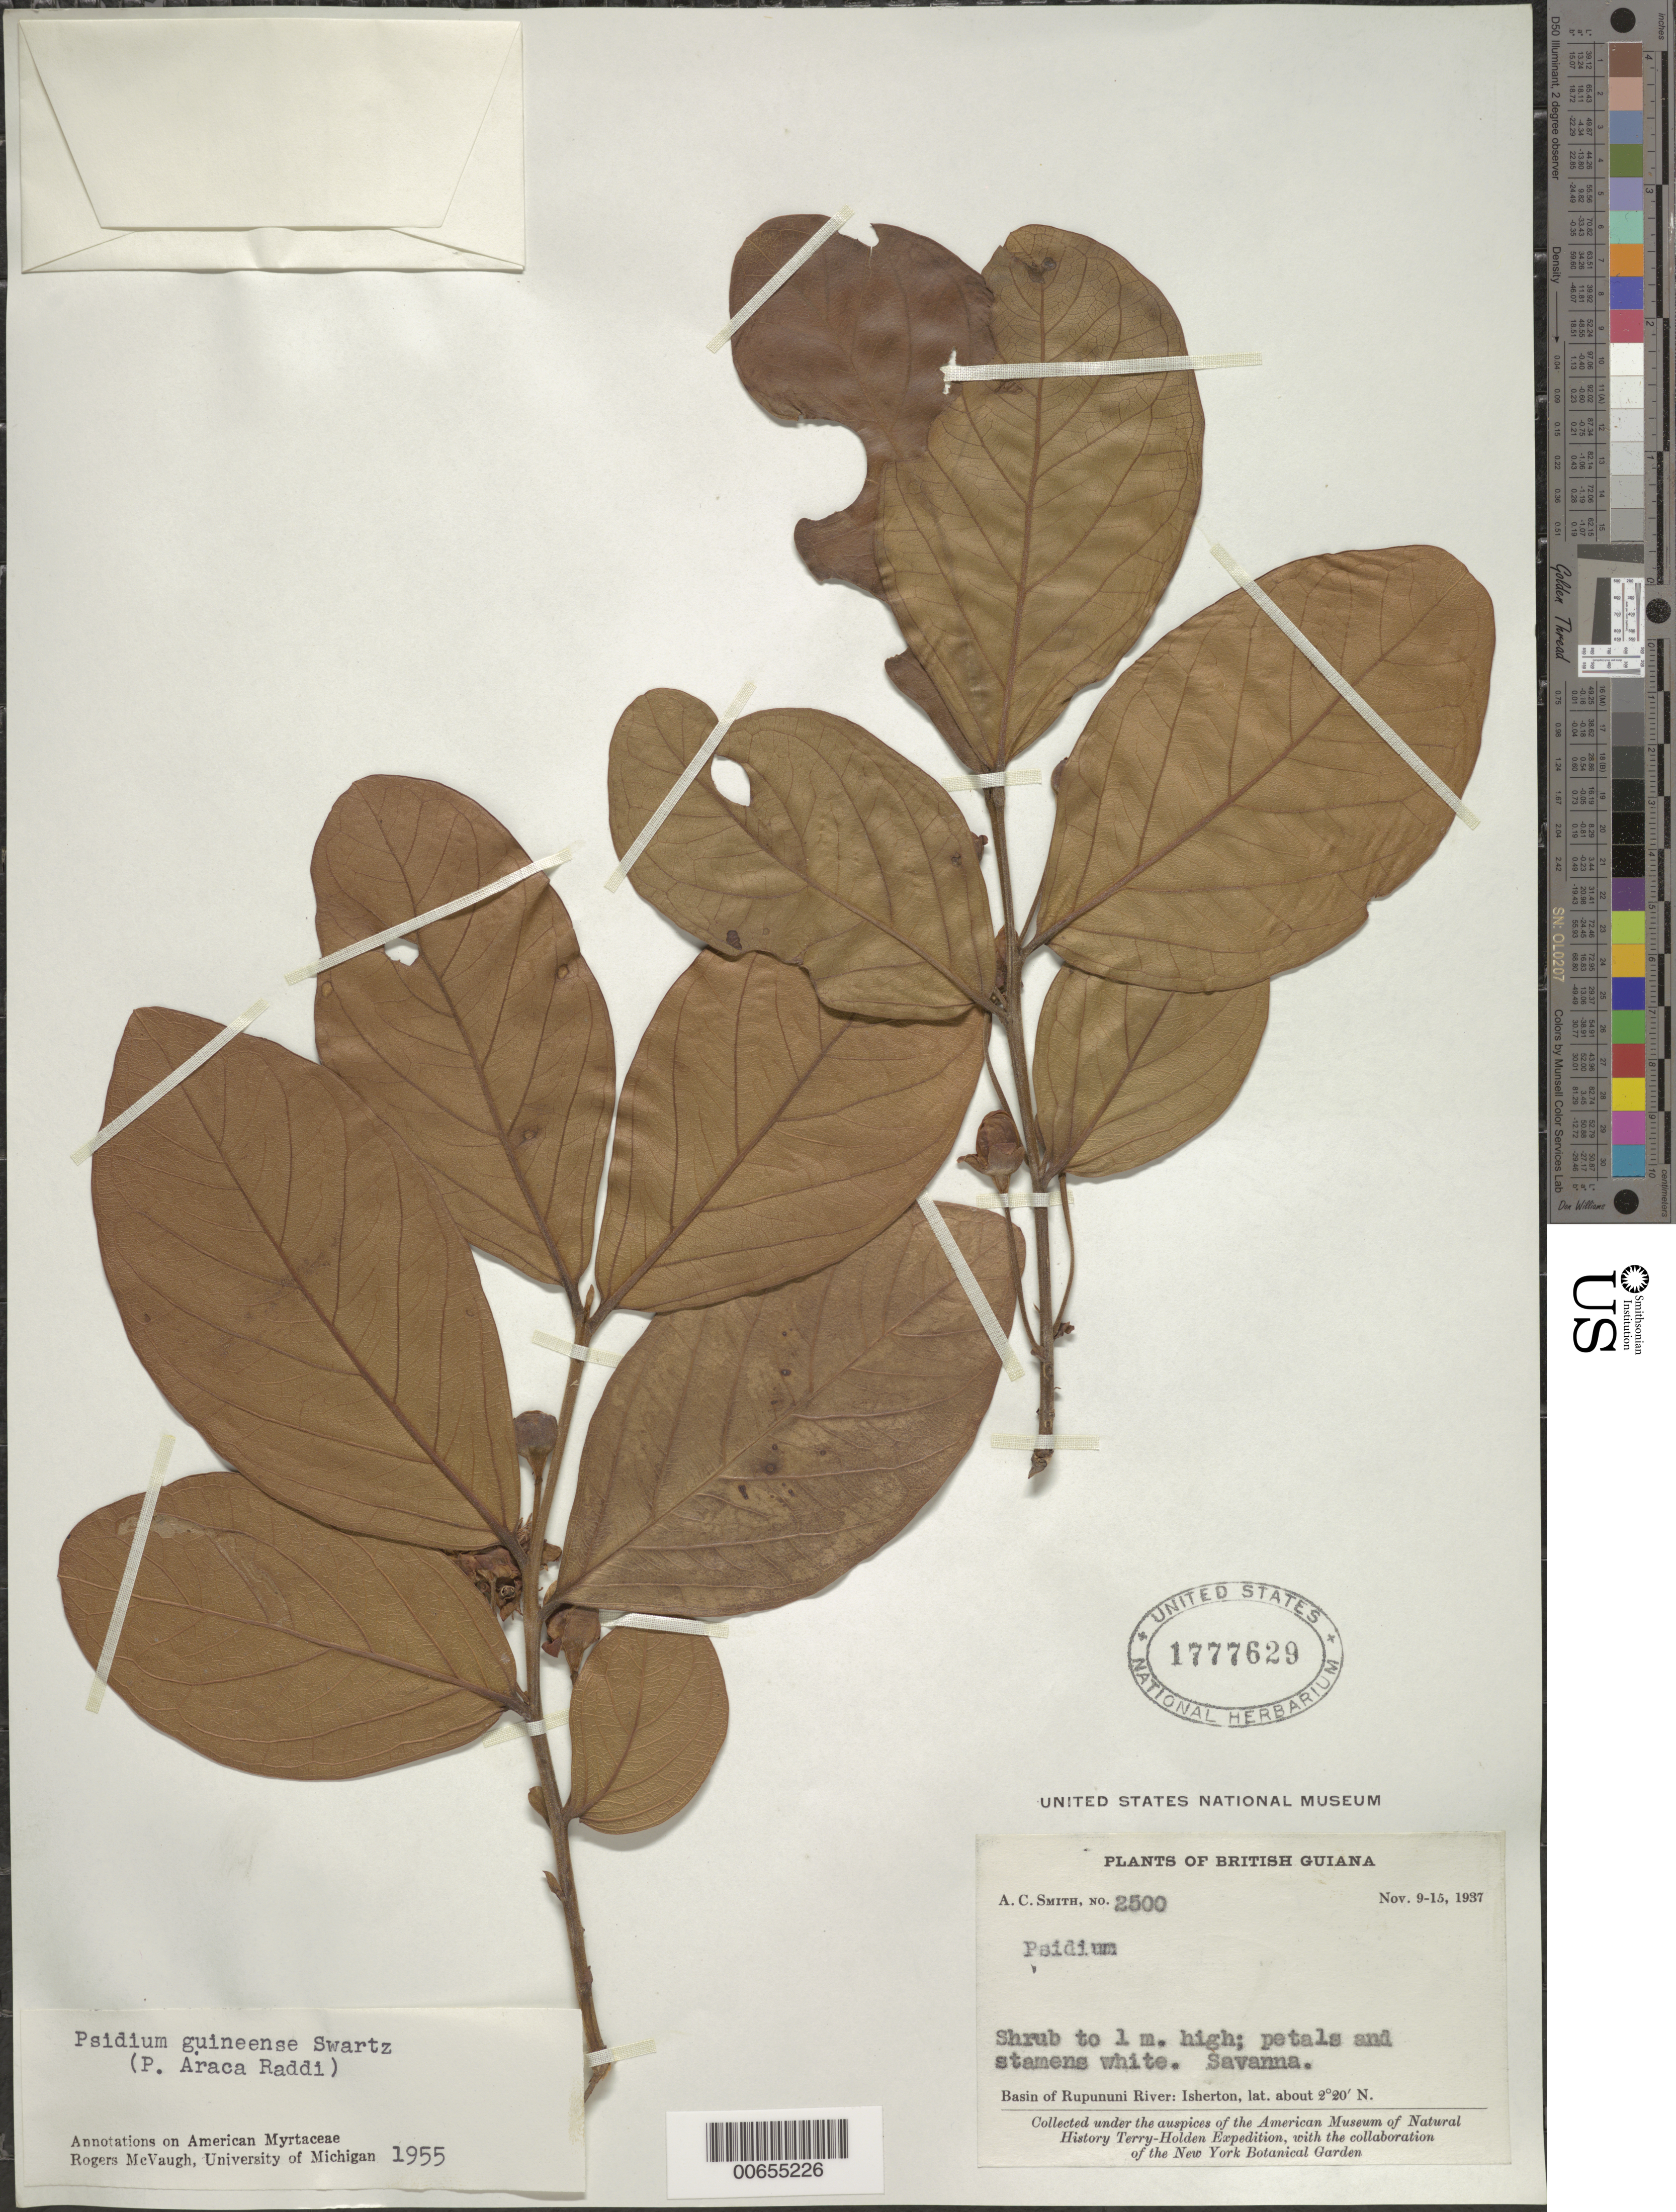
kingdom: Plantae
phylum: Tracheophyta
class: Magnoliopsida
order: Myrtales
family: Myrtaceae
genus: Psidium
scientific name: Psidium guineense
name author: Sw.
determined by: McVaugh, R.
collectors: A. C. Smith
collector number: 2500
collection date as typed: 9-Nov-37 to 15-Nov-37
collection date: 1937-11-09/1937-11-15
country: Guyana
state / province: U. Takutu-U. Essequibo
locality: Isherton, basin of Rupununi River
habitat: Savanna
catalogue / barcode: US 1777629